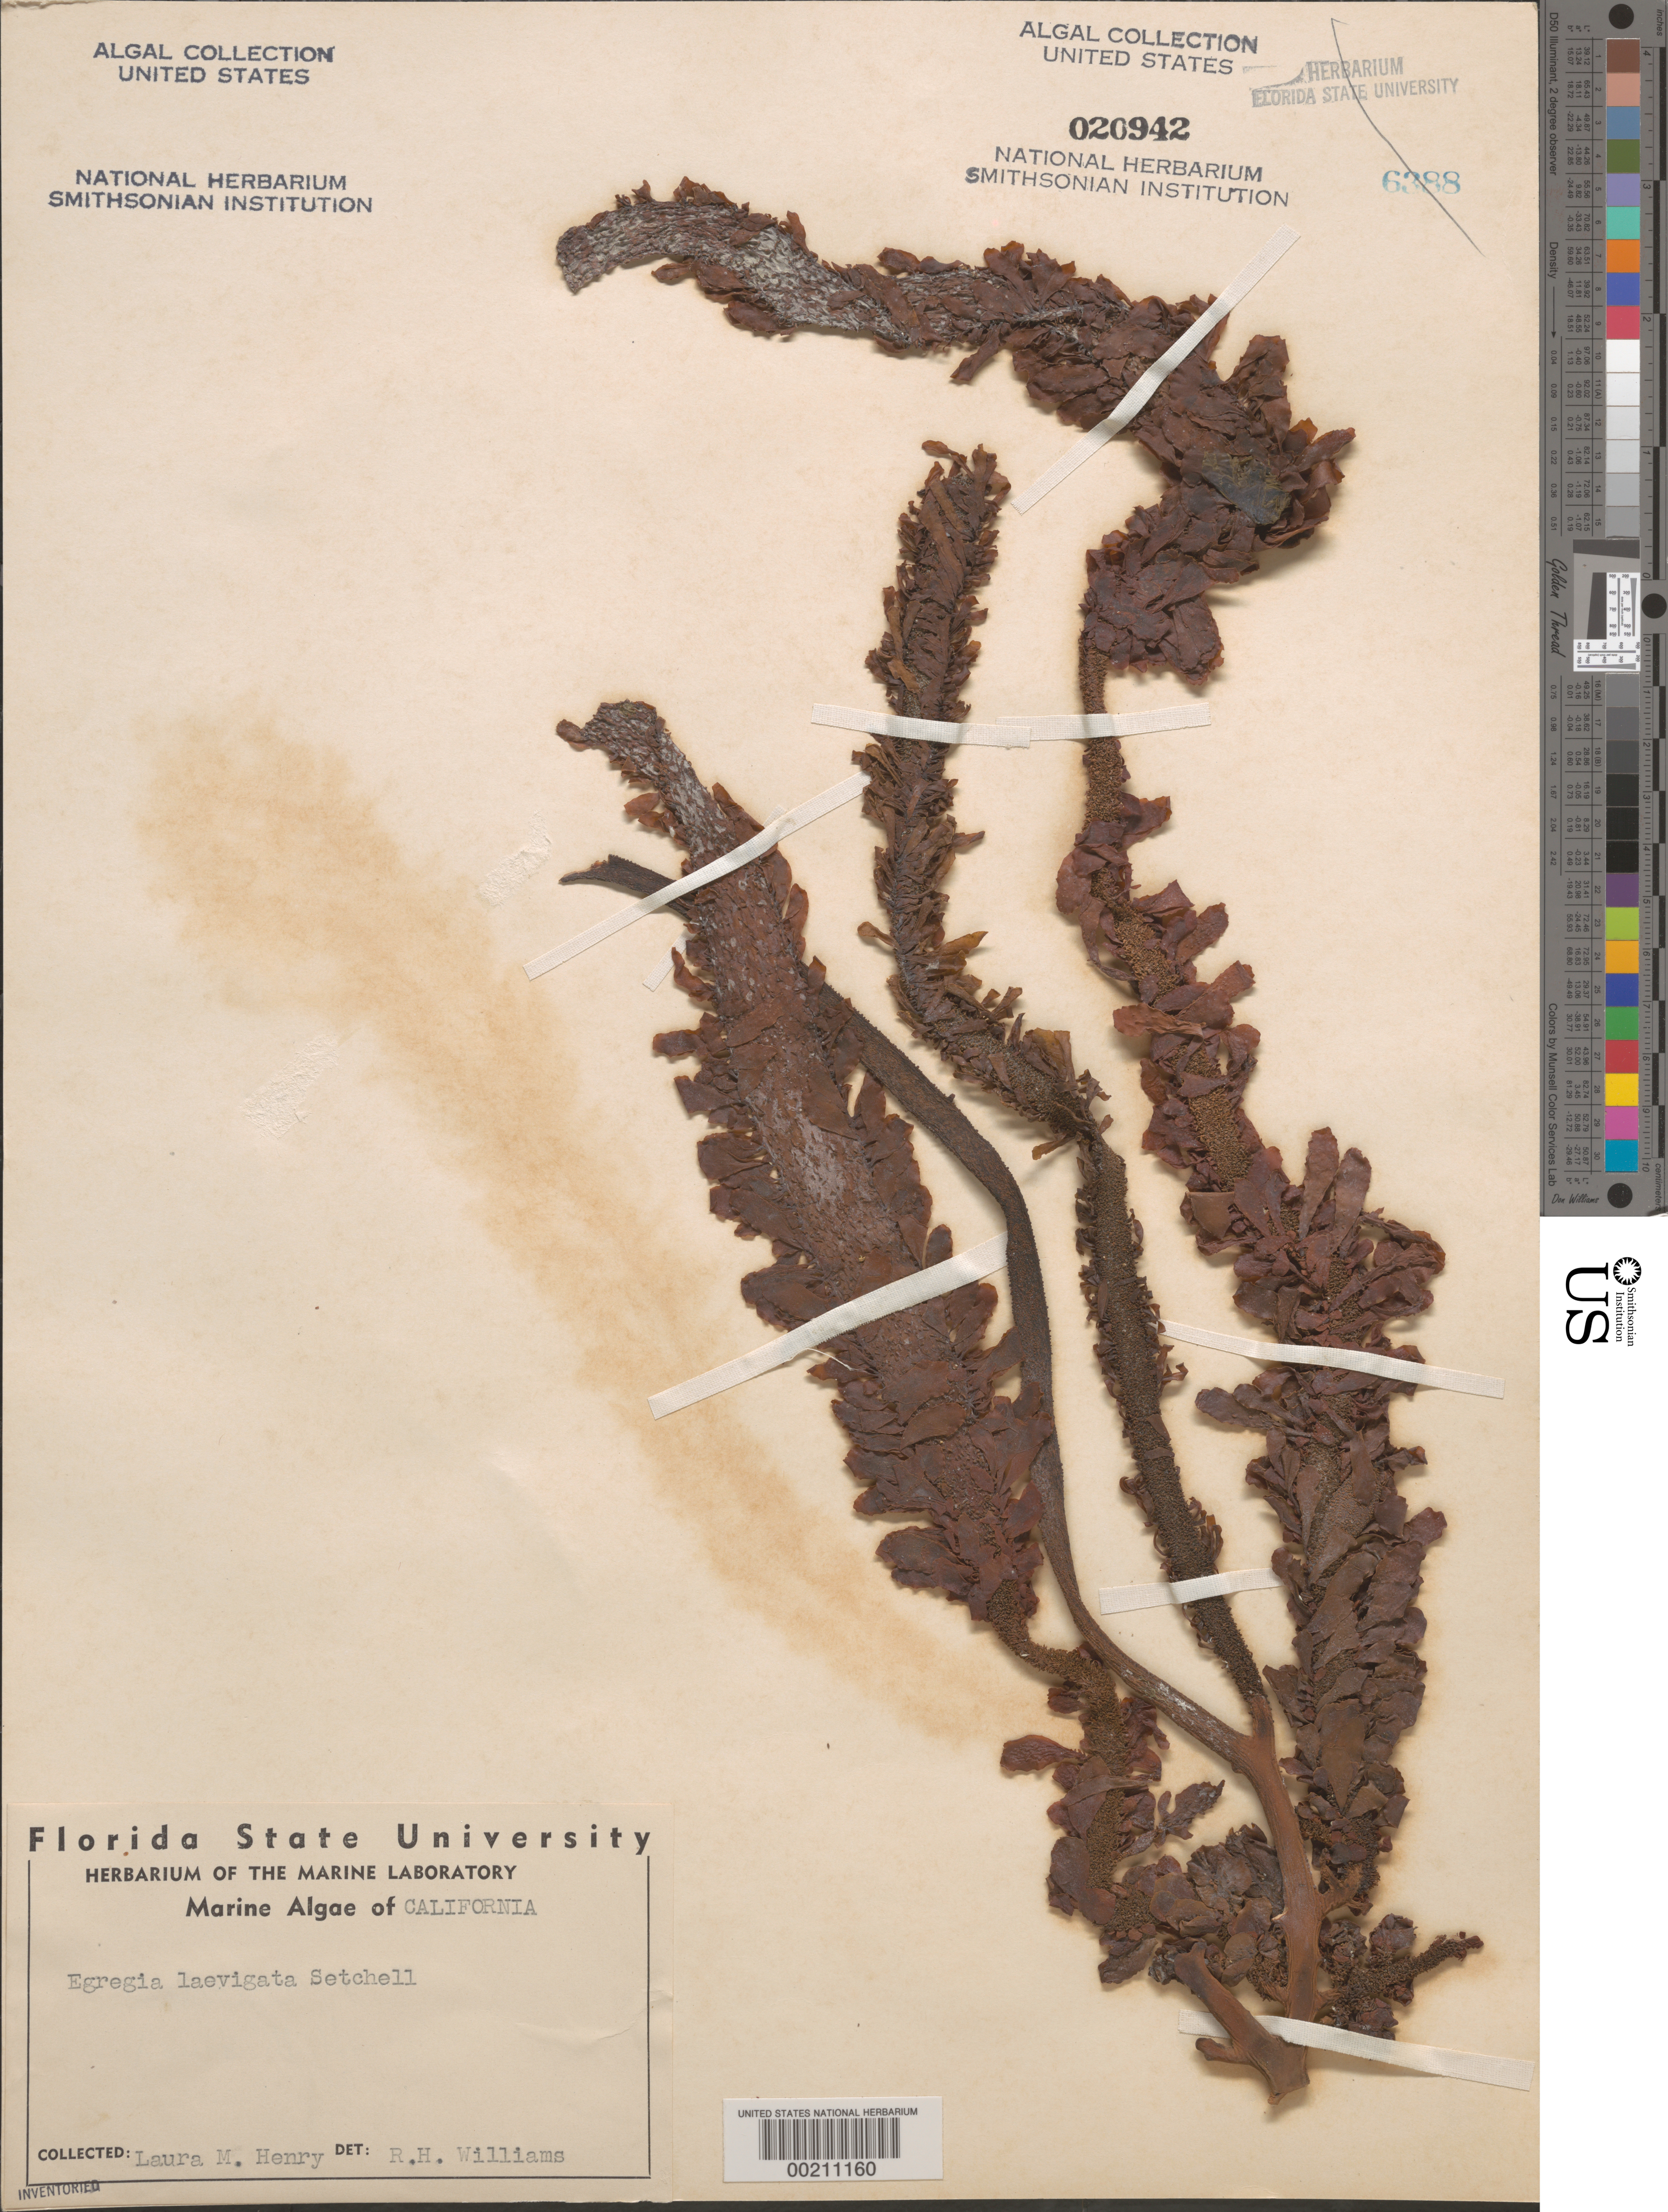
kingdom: Chromista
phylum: Ochrophyta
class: Phaeophyceae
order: Laminariales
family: Lessoniaceae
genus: Egregia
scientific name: Egregia menziesii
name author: (Turner) Aresch.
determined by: Algae name updating Project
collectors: L. Henry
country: United States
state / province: California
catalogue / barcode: US 20942